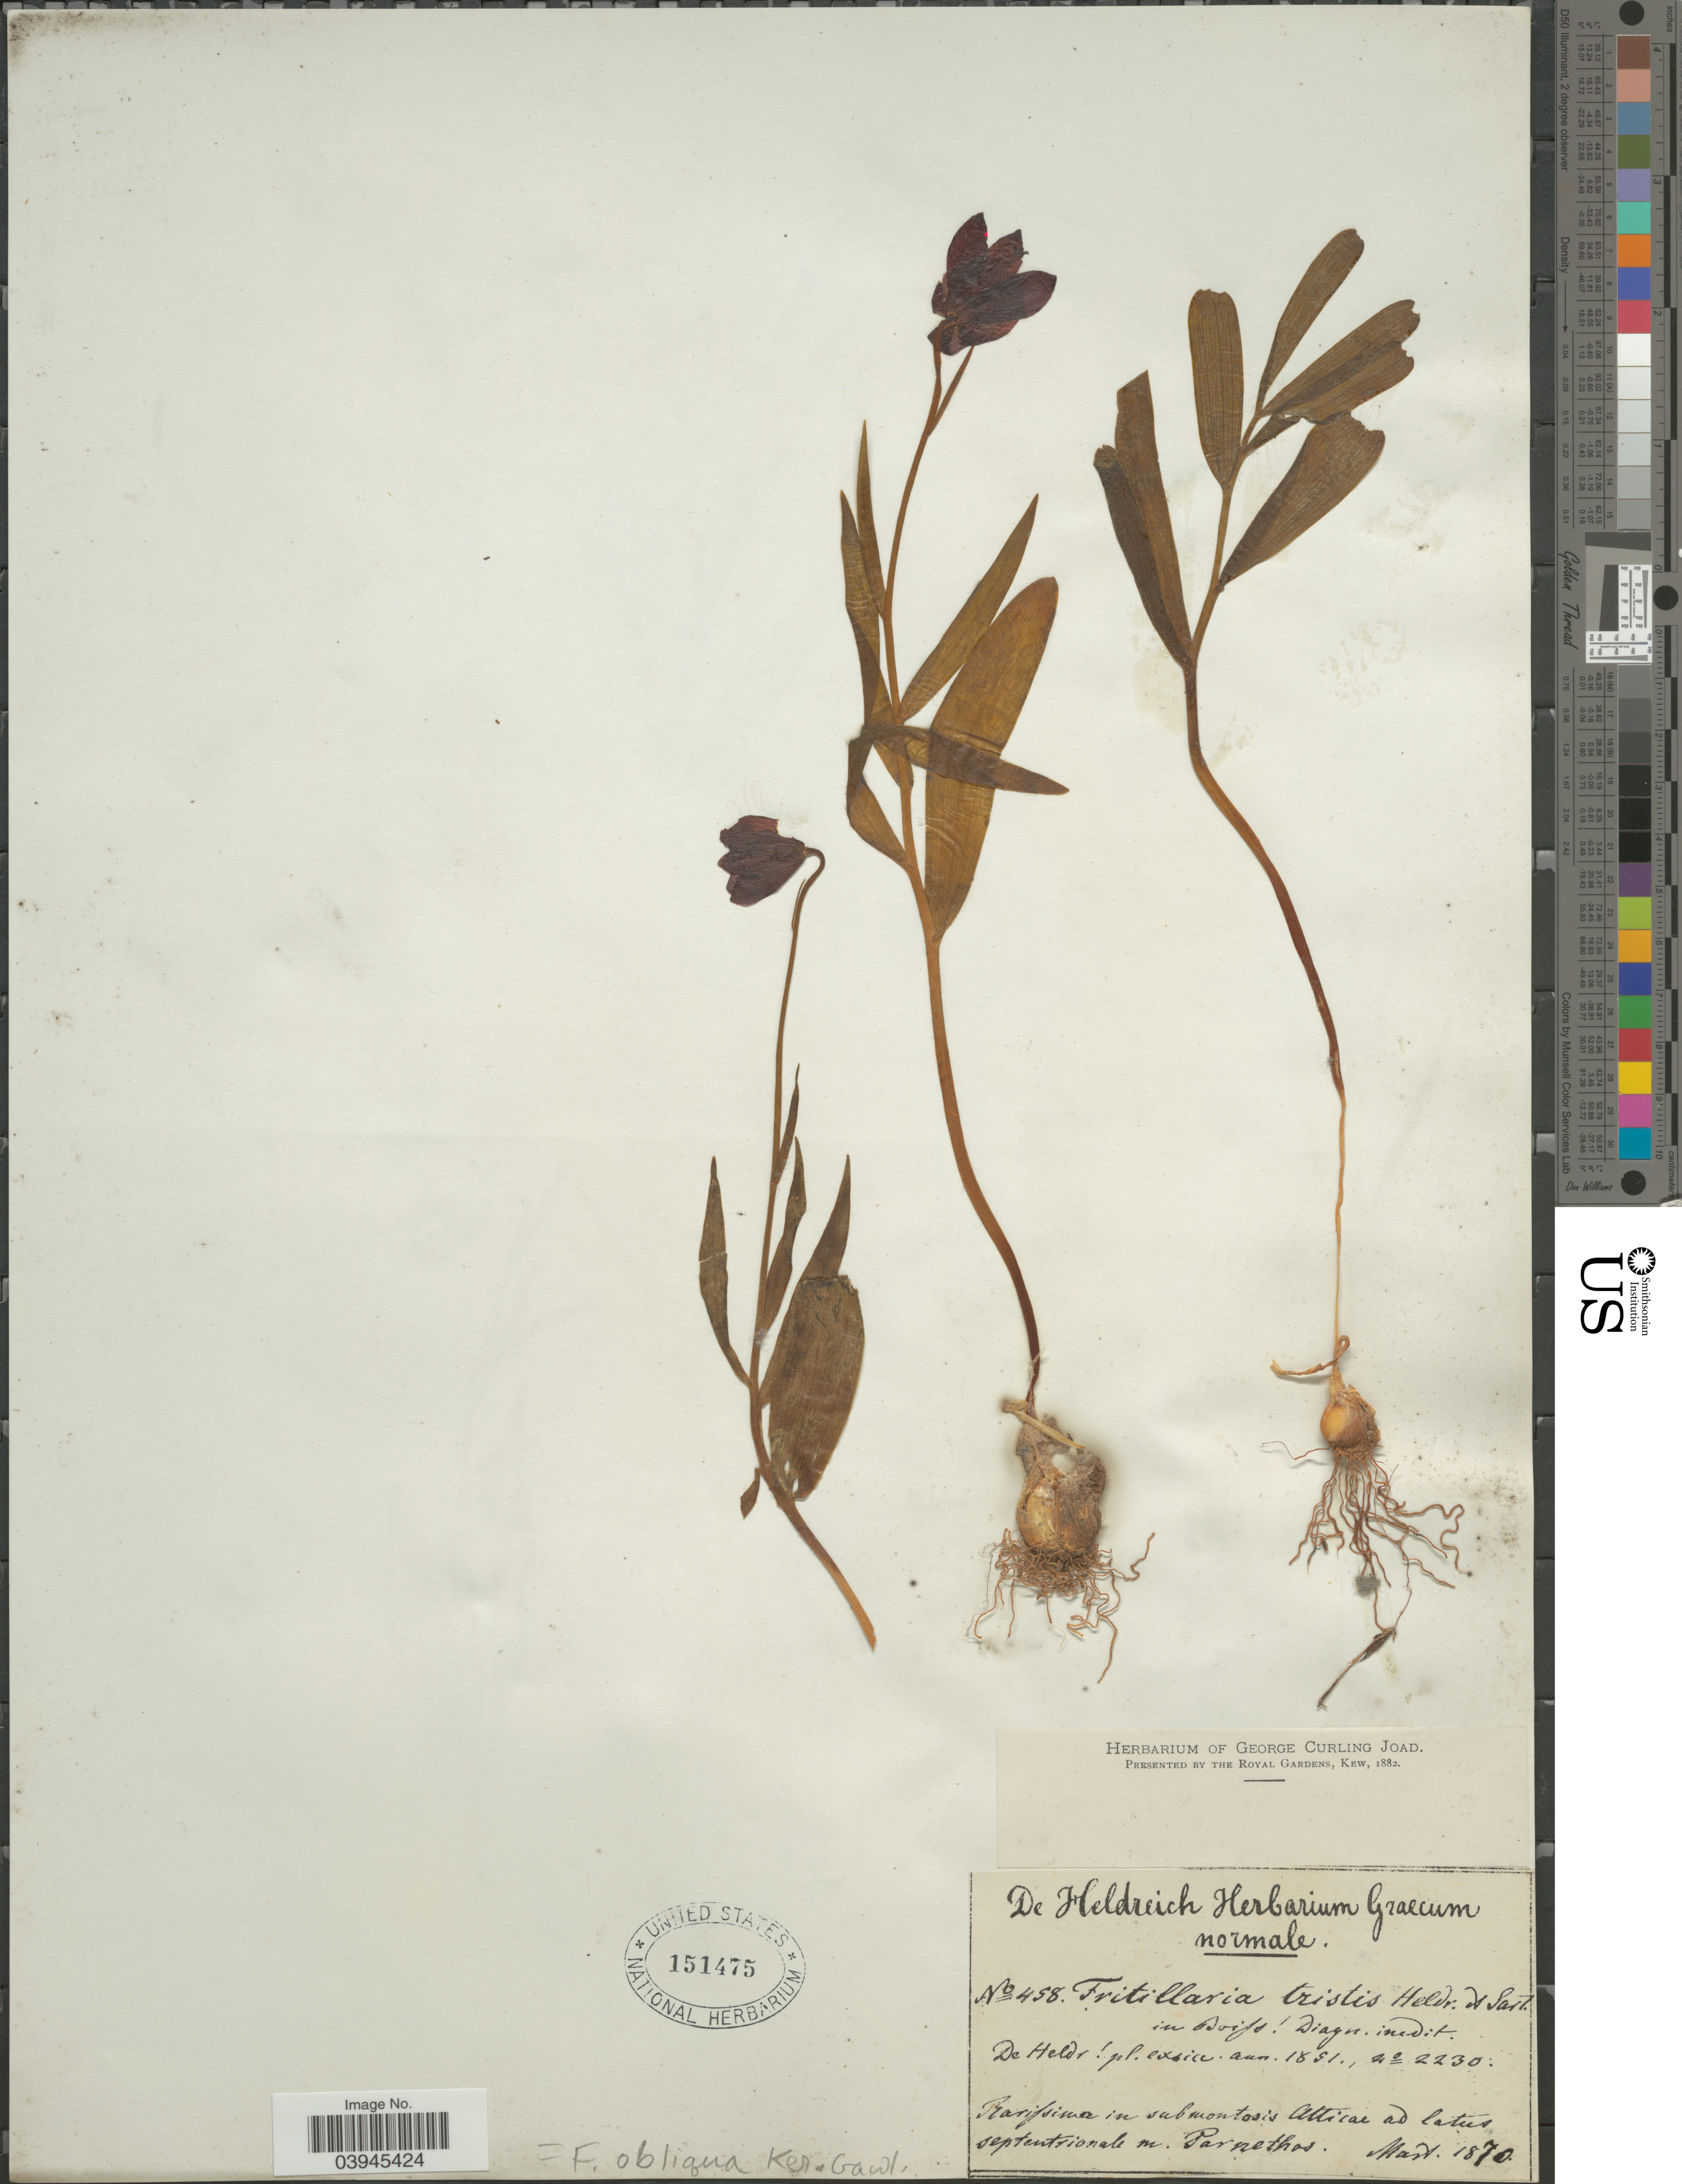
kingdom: Plantae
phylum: Tracheophyta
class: Liliopsida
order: Liliales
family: Liliaceae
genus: Fritillaria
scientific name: Fritillaria obliqua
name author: Ker Gawl.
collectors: ex herb. De Heldreich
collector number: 458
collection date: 1870-03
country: Greece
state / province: Attica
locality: Rarissima in submontosis Atticae ad latus septentrionale m. Parnethos.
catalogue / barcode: US 151475